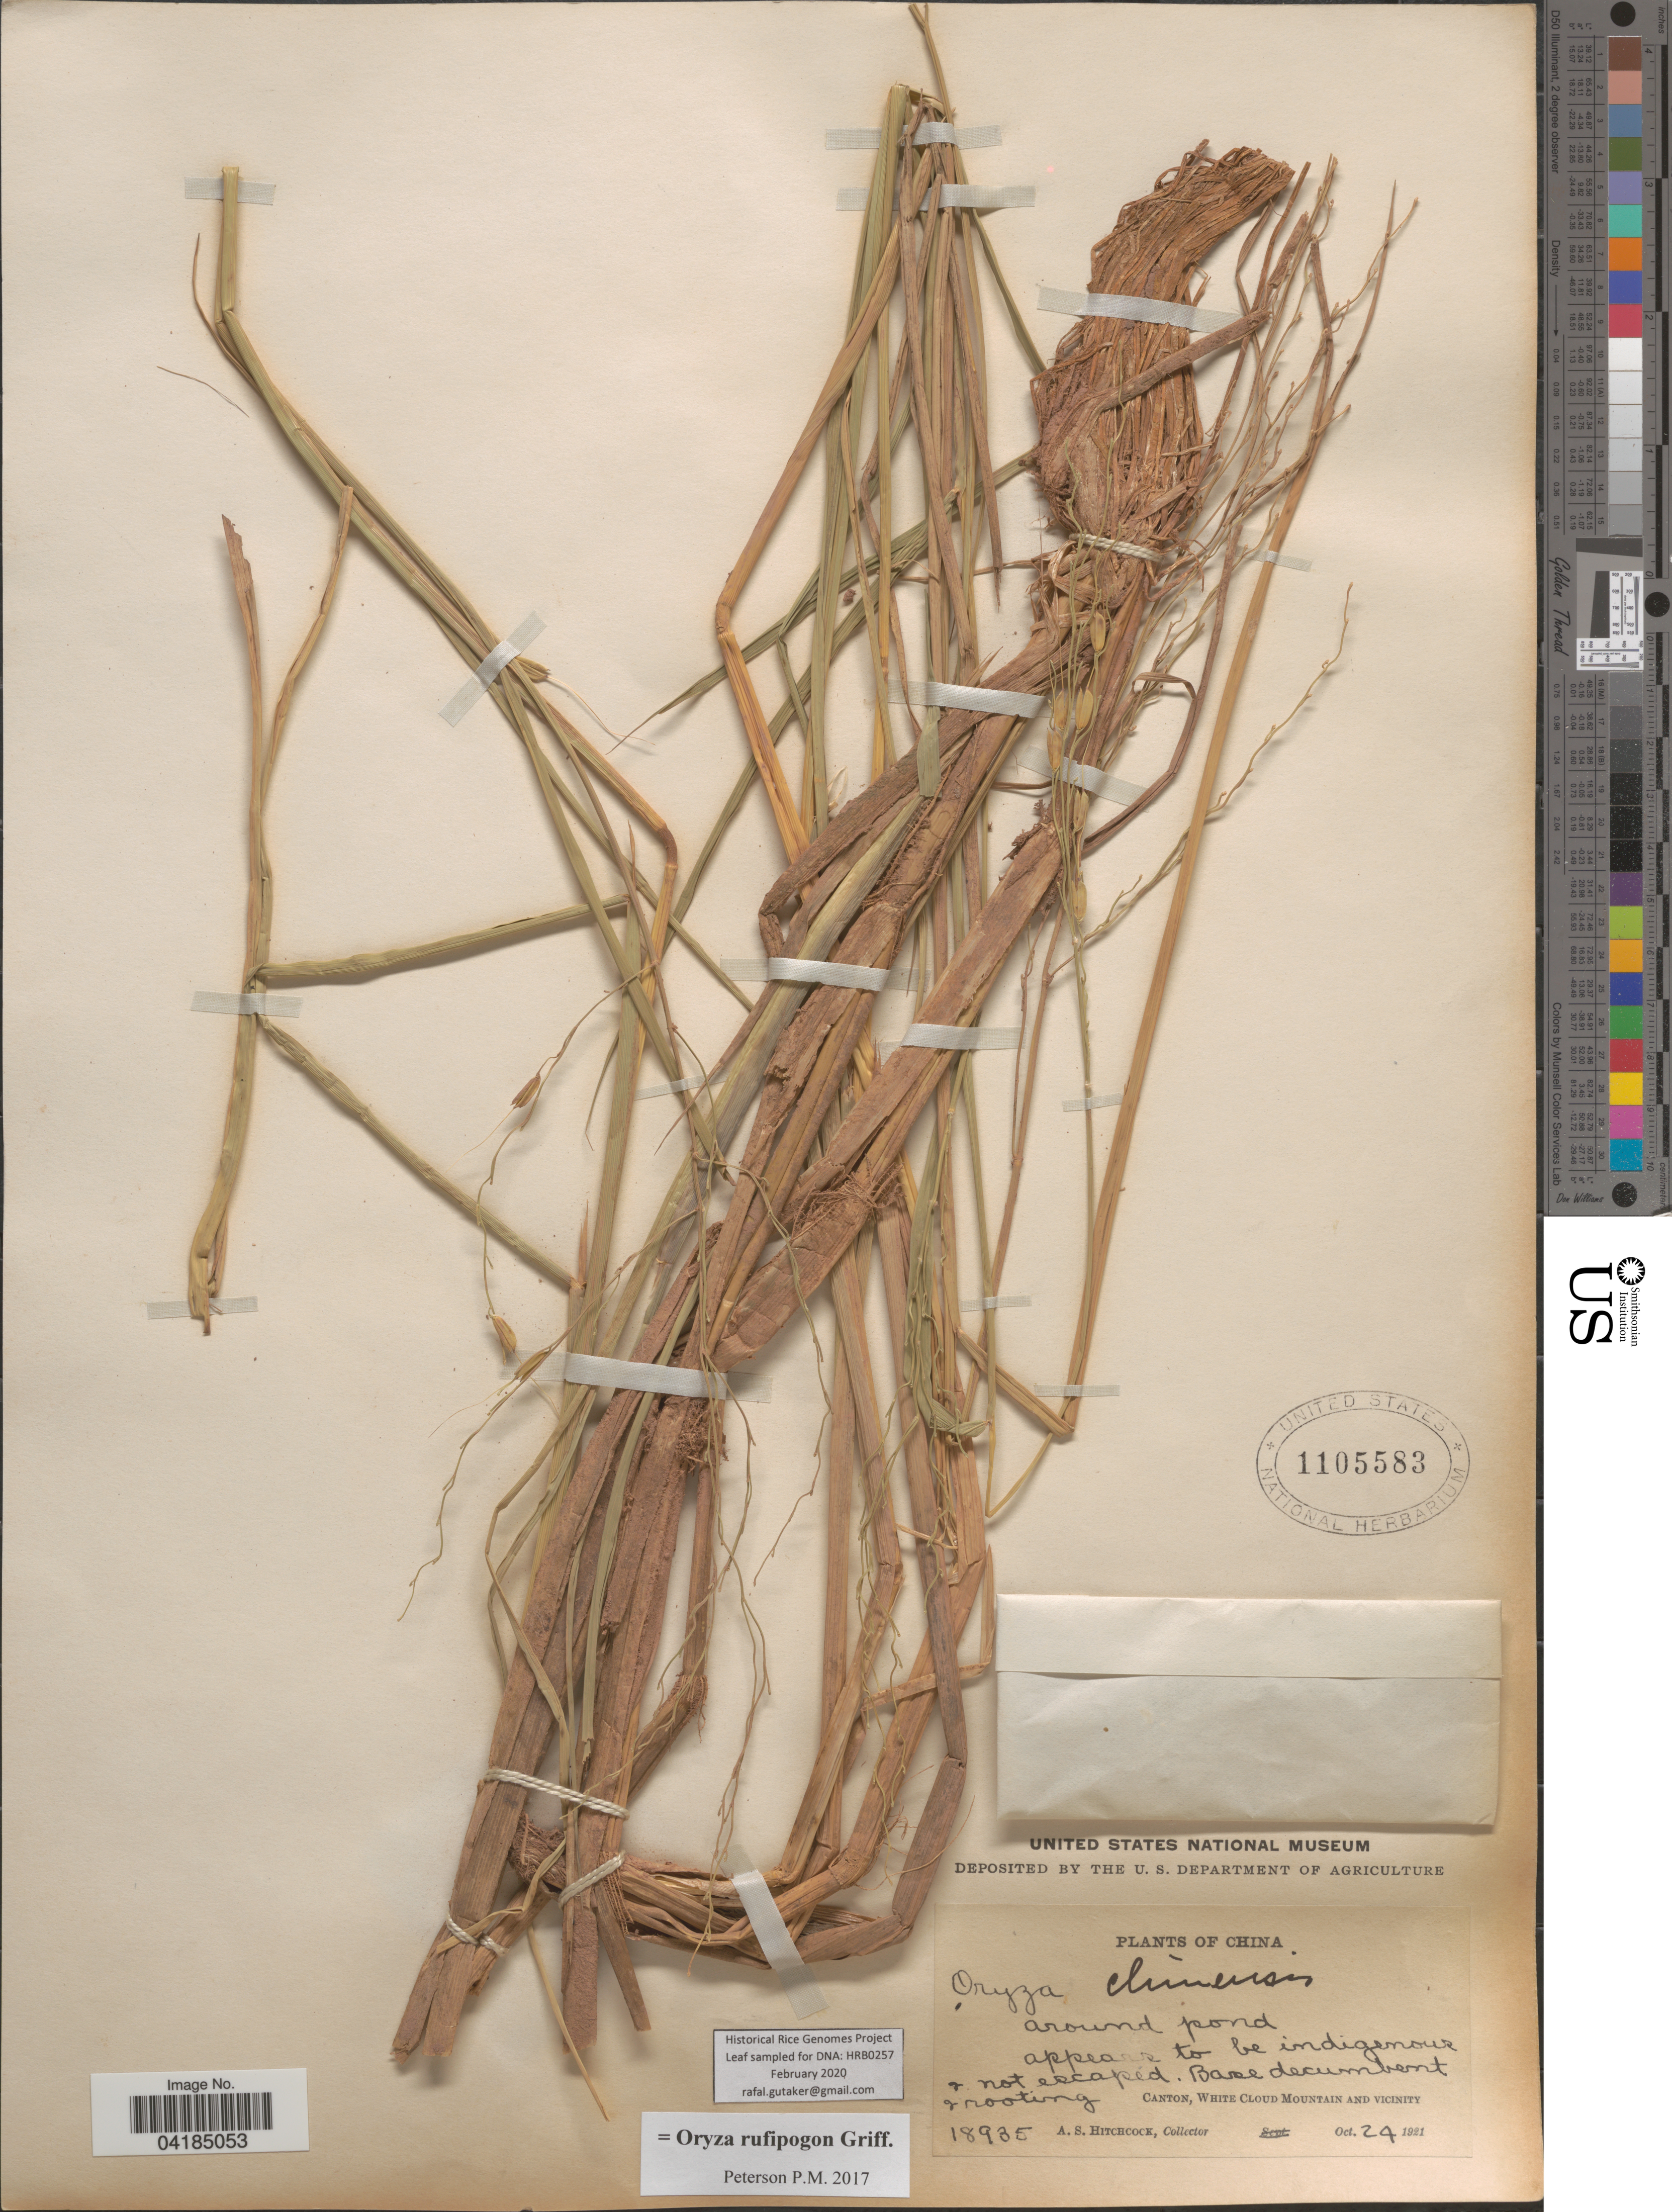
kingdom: Plantae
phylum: Tracheophyta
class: Liliopsida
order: Poales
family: Poaceae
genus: Oryza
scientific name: Oryza rufipogon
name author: Griffith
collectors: A. S. Hitchcock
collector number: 18935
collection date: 1921-10-24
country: China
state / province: Guangdong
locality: Canton, White Cloud Mountain and Vicinity.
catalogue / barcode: US 1105583